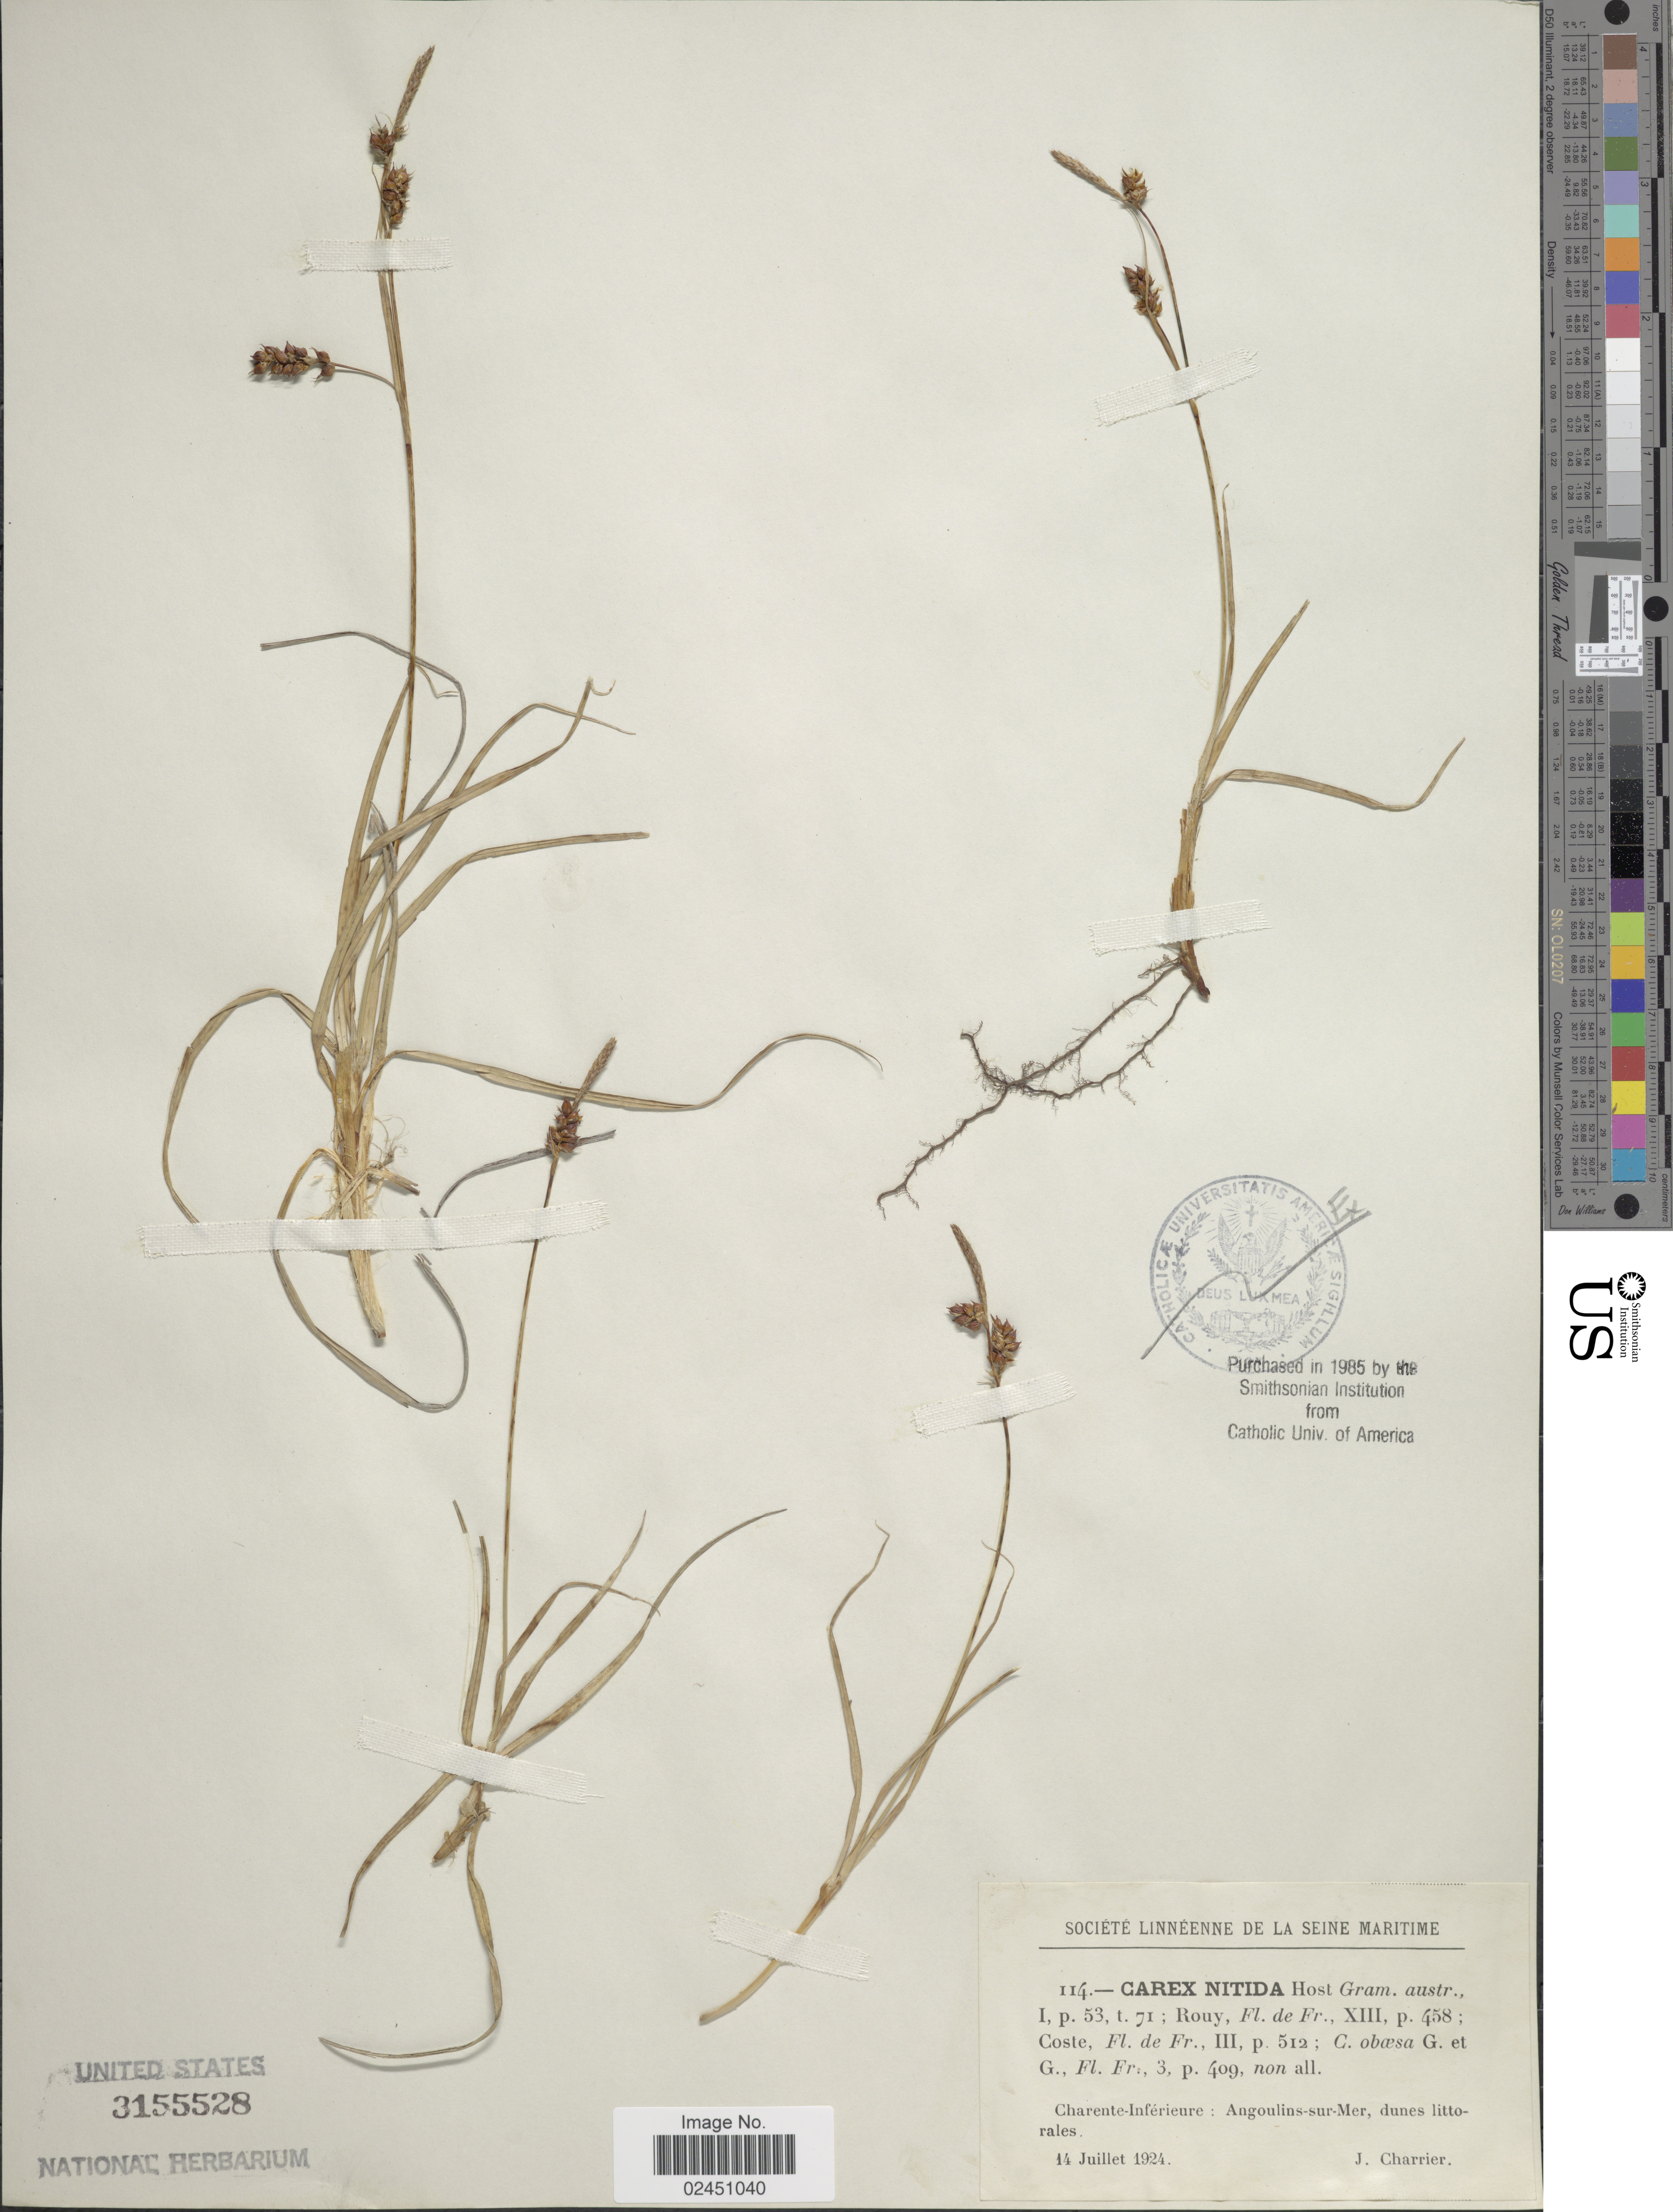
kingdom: Plantae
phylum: Tracheophyta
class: Liliopsida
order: Poales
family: Cyperaceae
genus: Carex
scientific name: Carex liparocarpos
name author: Gaudin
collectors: J. Charrier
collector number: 114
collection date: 1924-07-14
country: France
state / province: Nouvelle-Aquitaine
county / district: Charente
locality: Angoulins-sur-Mer.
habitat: dunes littorales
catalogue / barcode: US 3155528